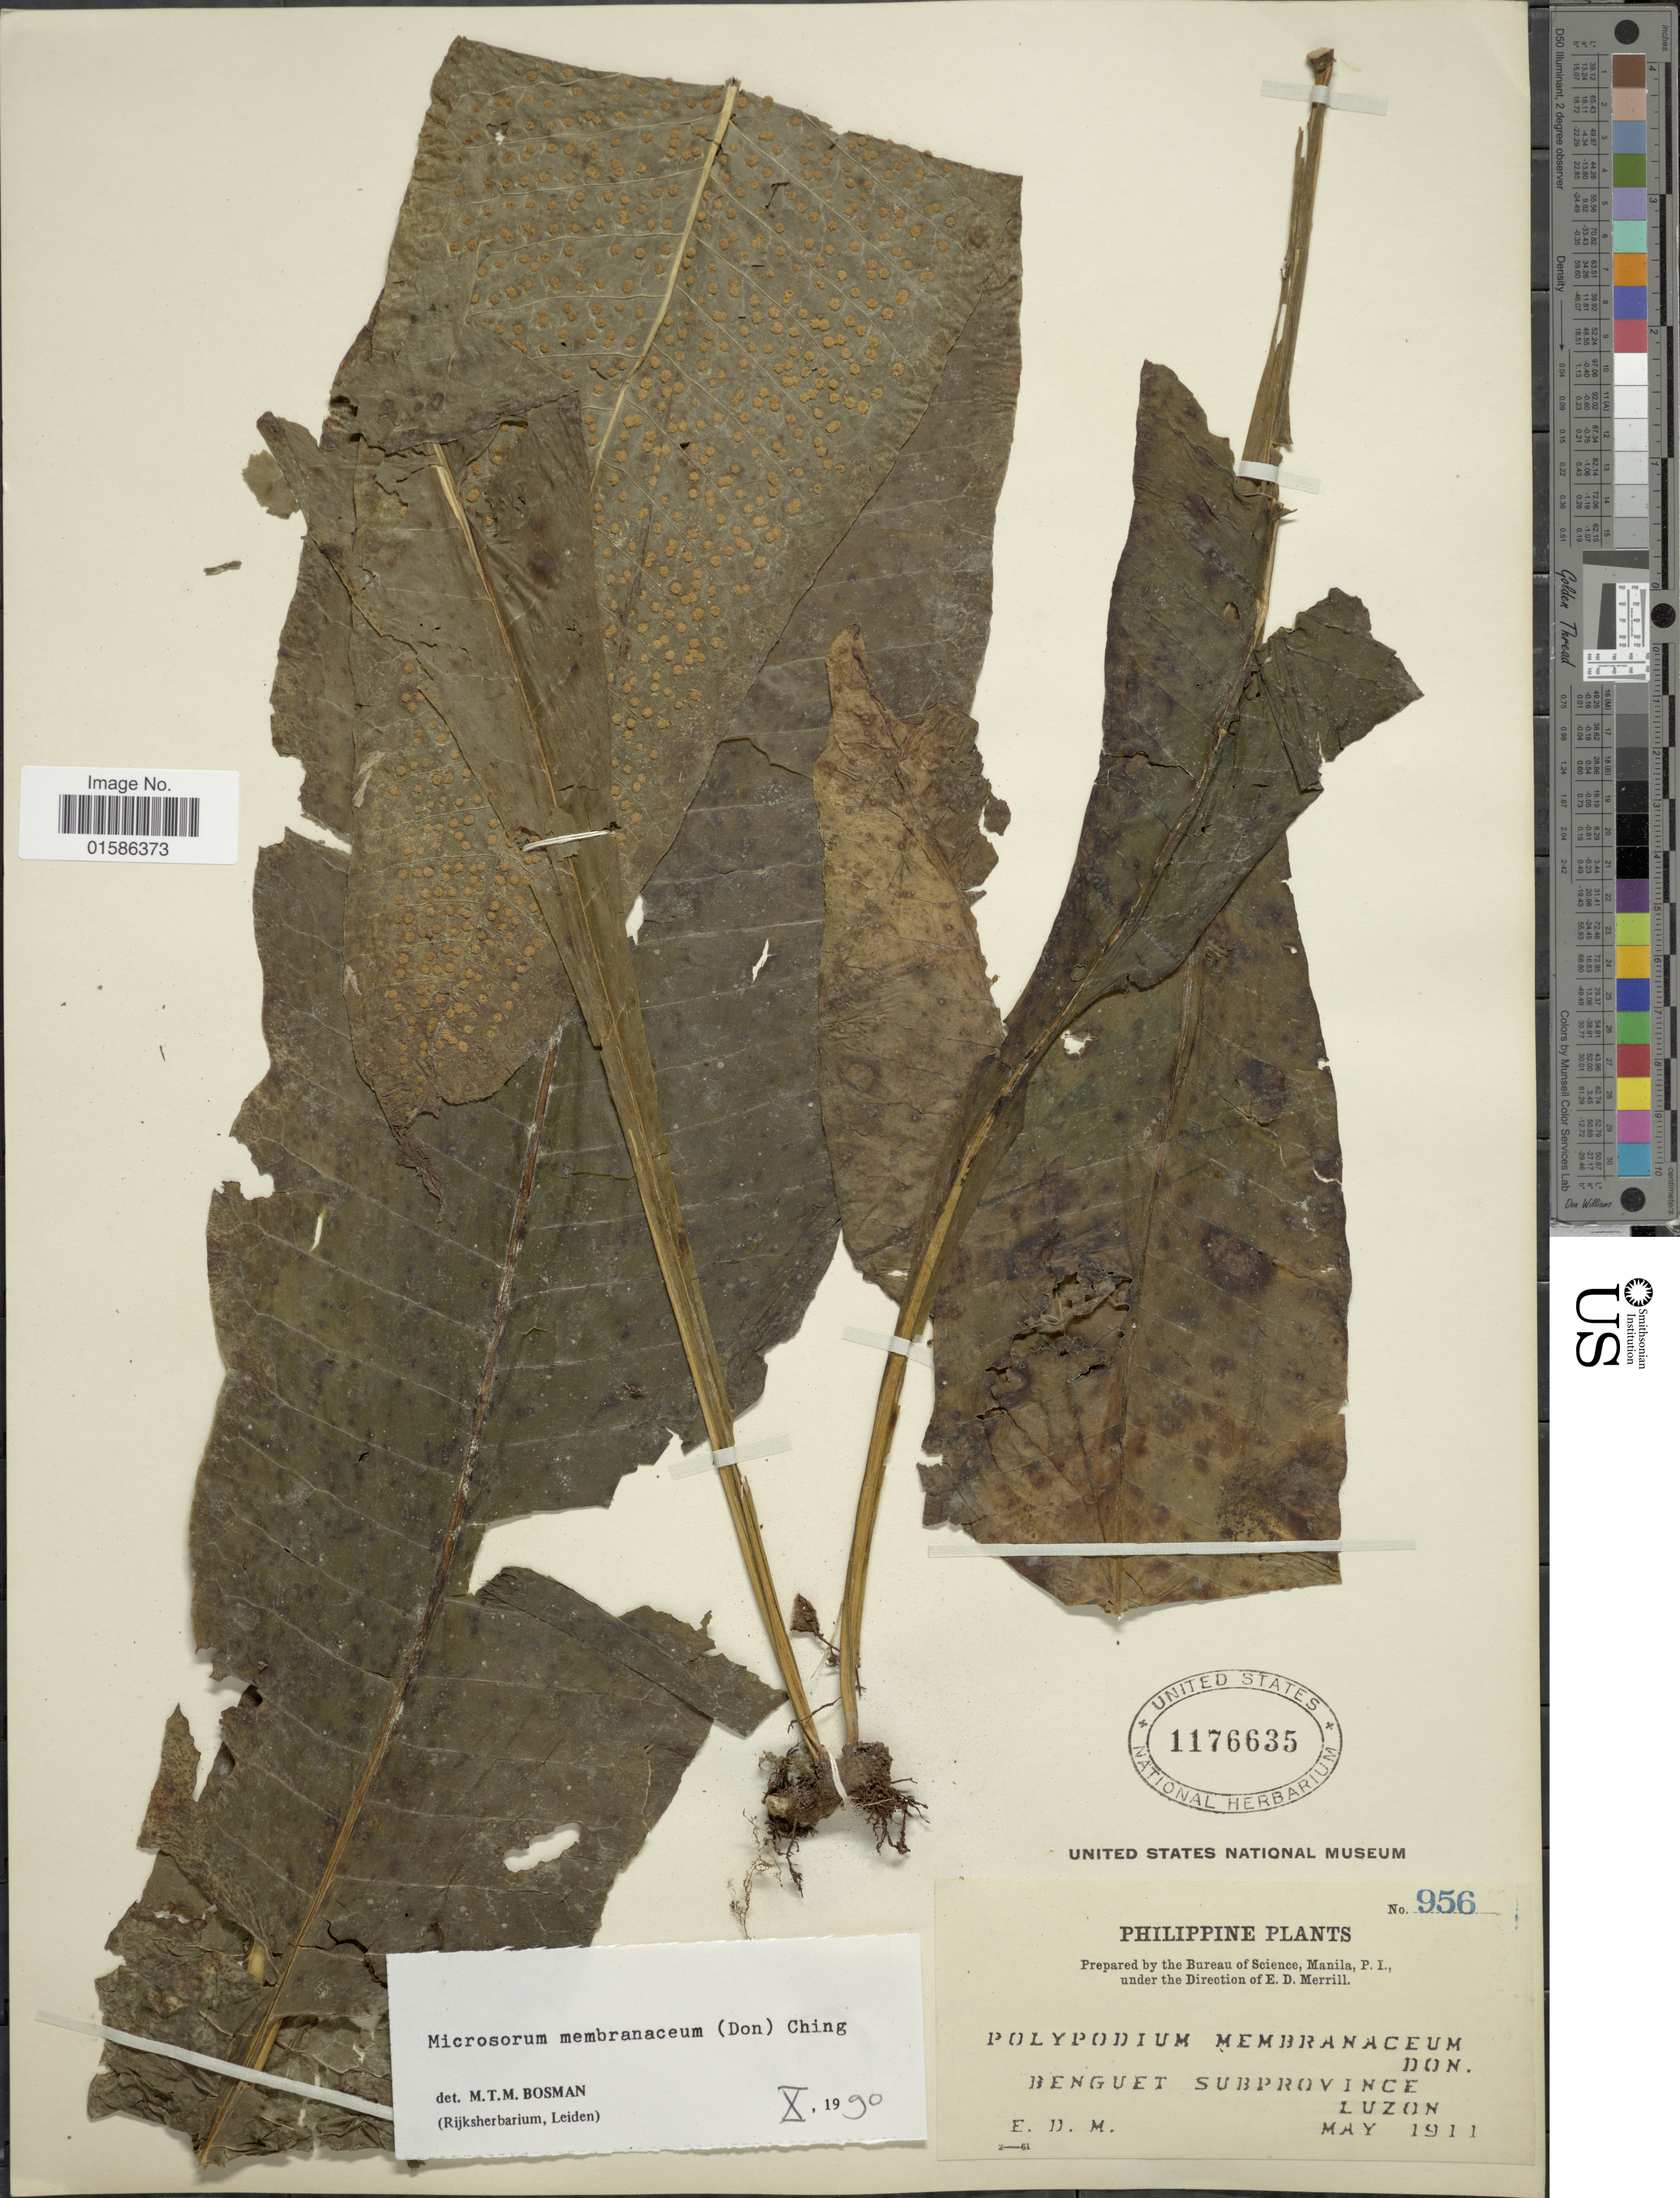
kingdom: Plantae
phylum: Tracheophyta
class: Polypodiopsida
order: Polypodiales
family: Polypodiaceae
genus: Microsorum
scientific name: Microsorum membranaceum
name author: (D. Don) Ching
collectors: E. D. Merrill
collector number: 956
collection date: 1911-05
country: Philippines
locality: Benguet Subprovince, Luzon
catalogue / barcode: US 1176635